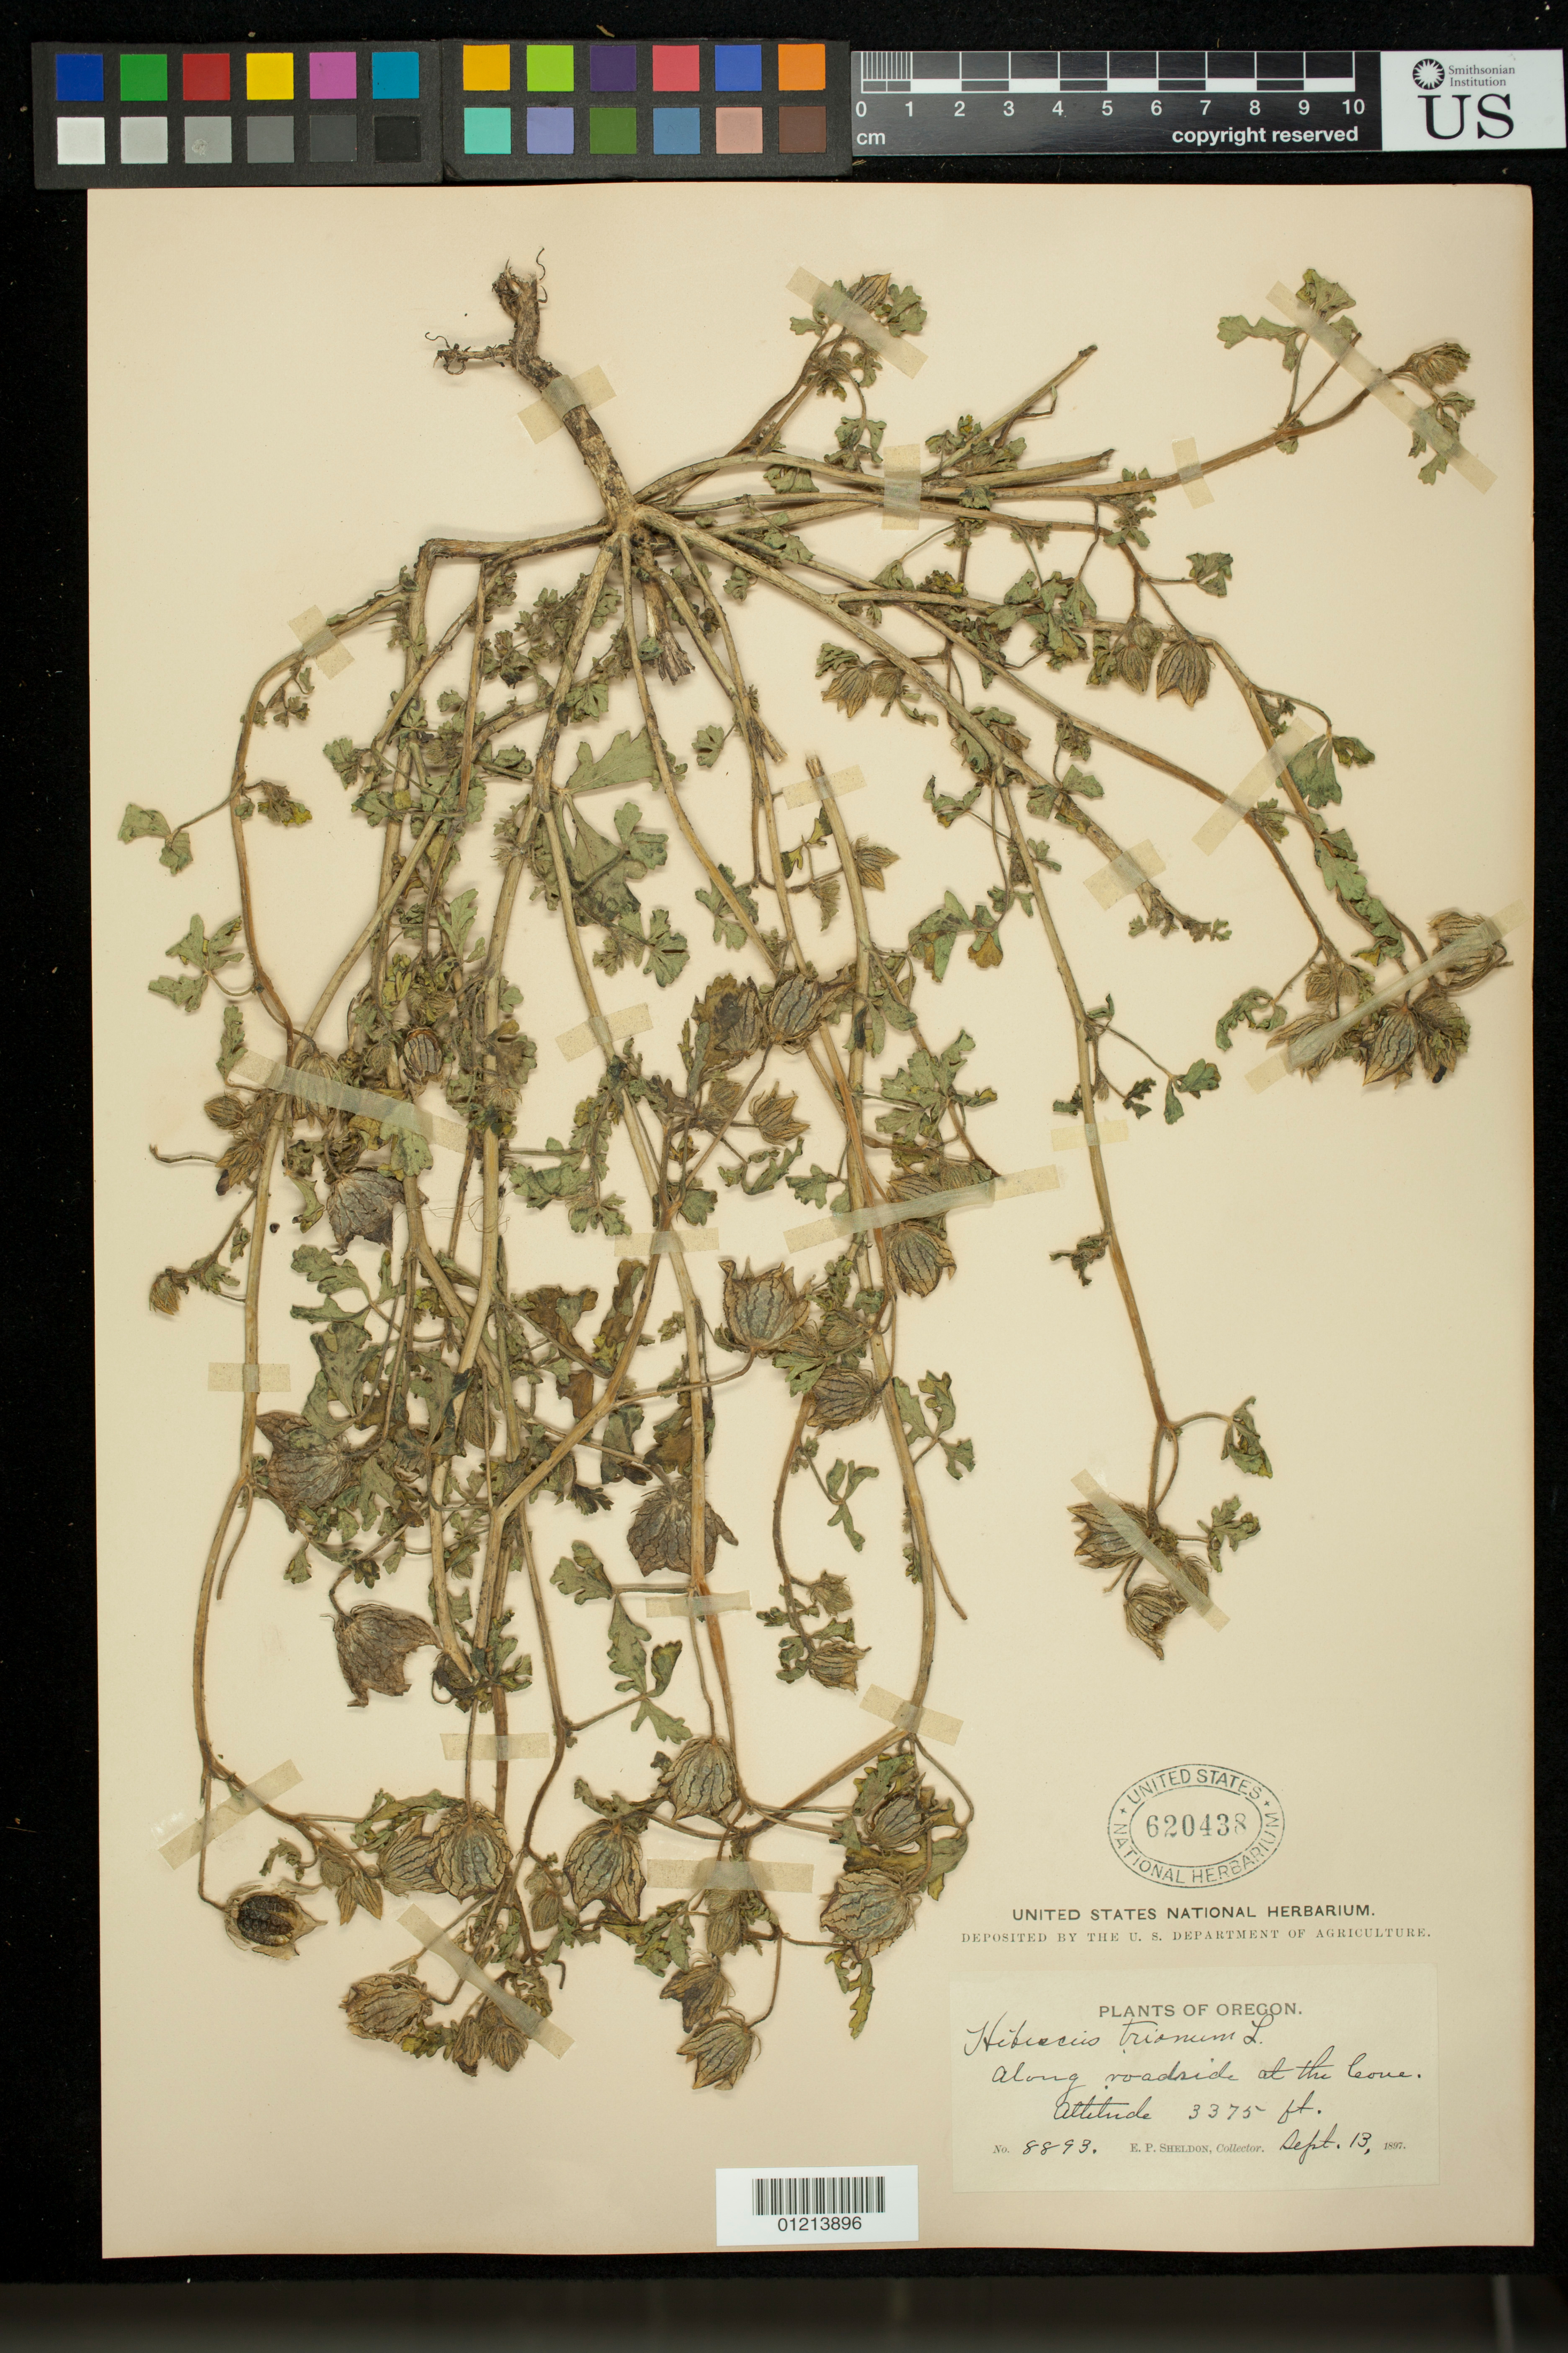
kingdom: Plantae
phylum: Tracheophyta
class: Magnoliopsida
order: Malvales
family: Malvaceae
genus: Hibiscus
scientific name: Hibiscus trionum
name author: L.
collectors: E. P. Sheldon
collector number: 8893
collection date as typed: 13 Sep 1897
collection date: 1897-09-13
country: United States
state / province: Oregon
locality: Along roadside at the Cove.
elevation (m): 1029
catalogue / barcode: US 620438